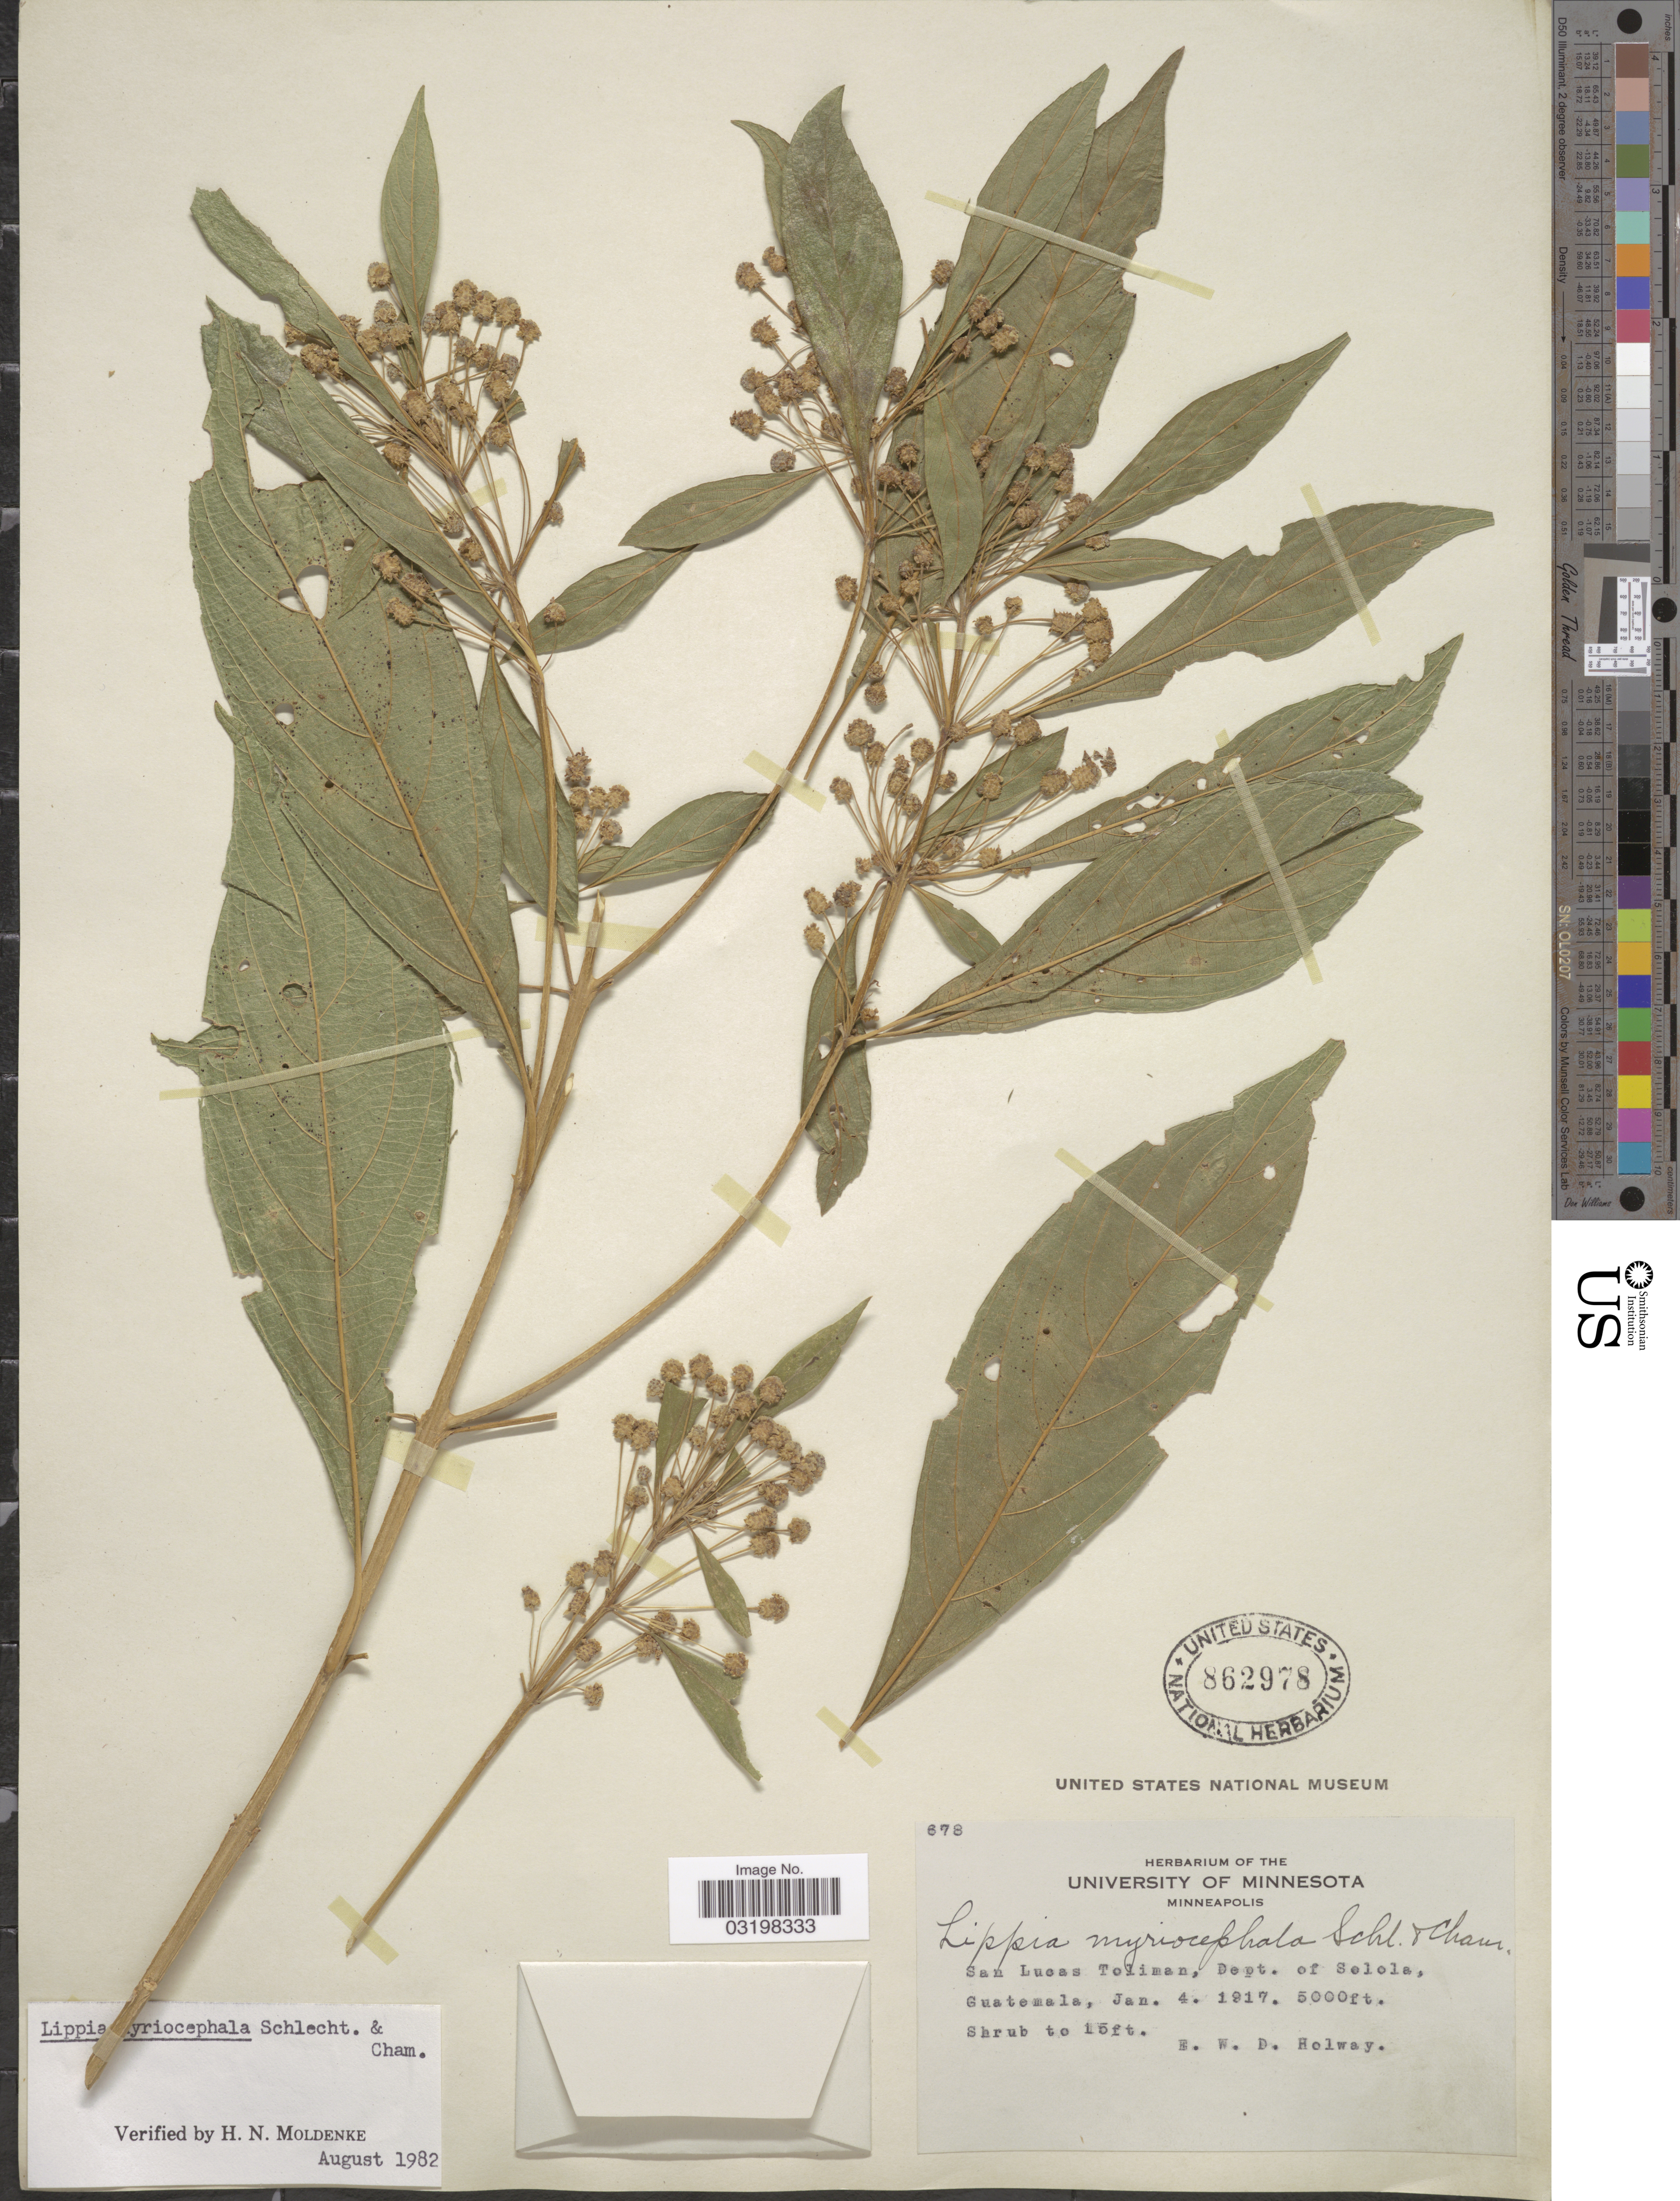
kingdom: Plantae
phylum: Tracheophyta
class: Magnoliopsida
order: Lamiales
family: Verbenaceae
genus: Lippia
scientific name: Lippia myriocephala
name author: Schltdl. & Cham.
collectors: E. W. D. Holway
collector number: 678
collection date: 1917-01-04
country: Guatemala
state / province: Sololá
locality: San Lucas Toliman, Dept. of Solola.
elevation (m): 1524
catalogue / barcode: US 862978